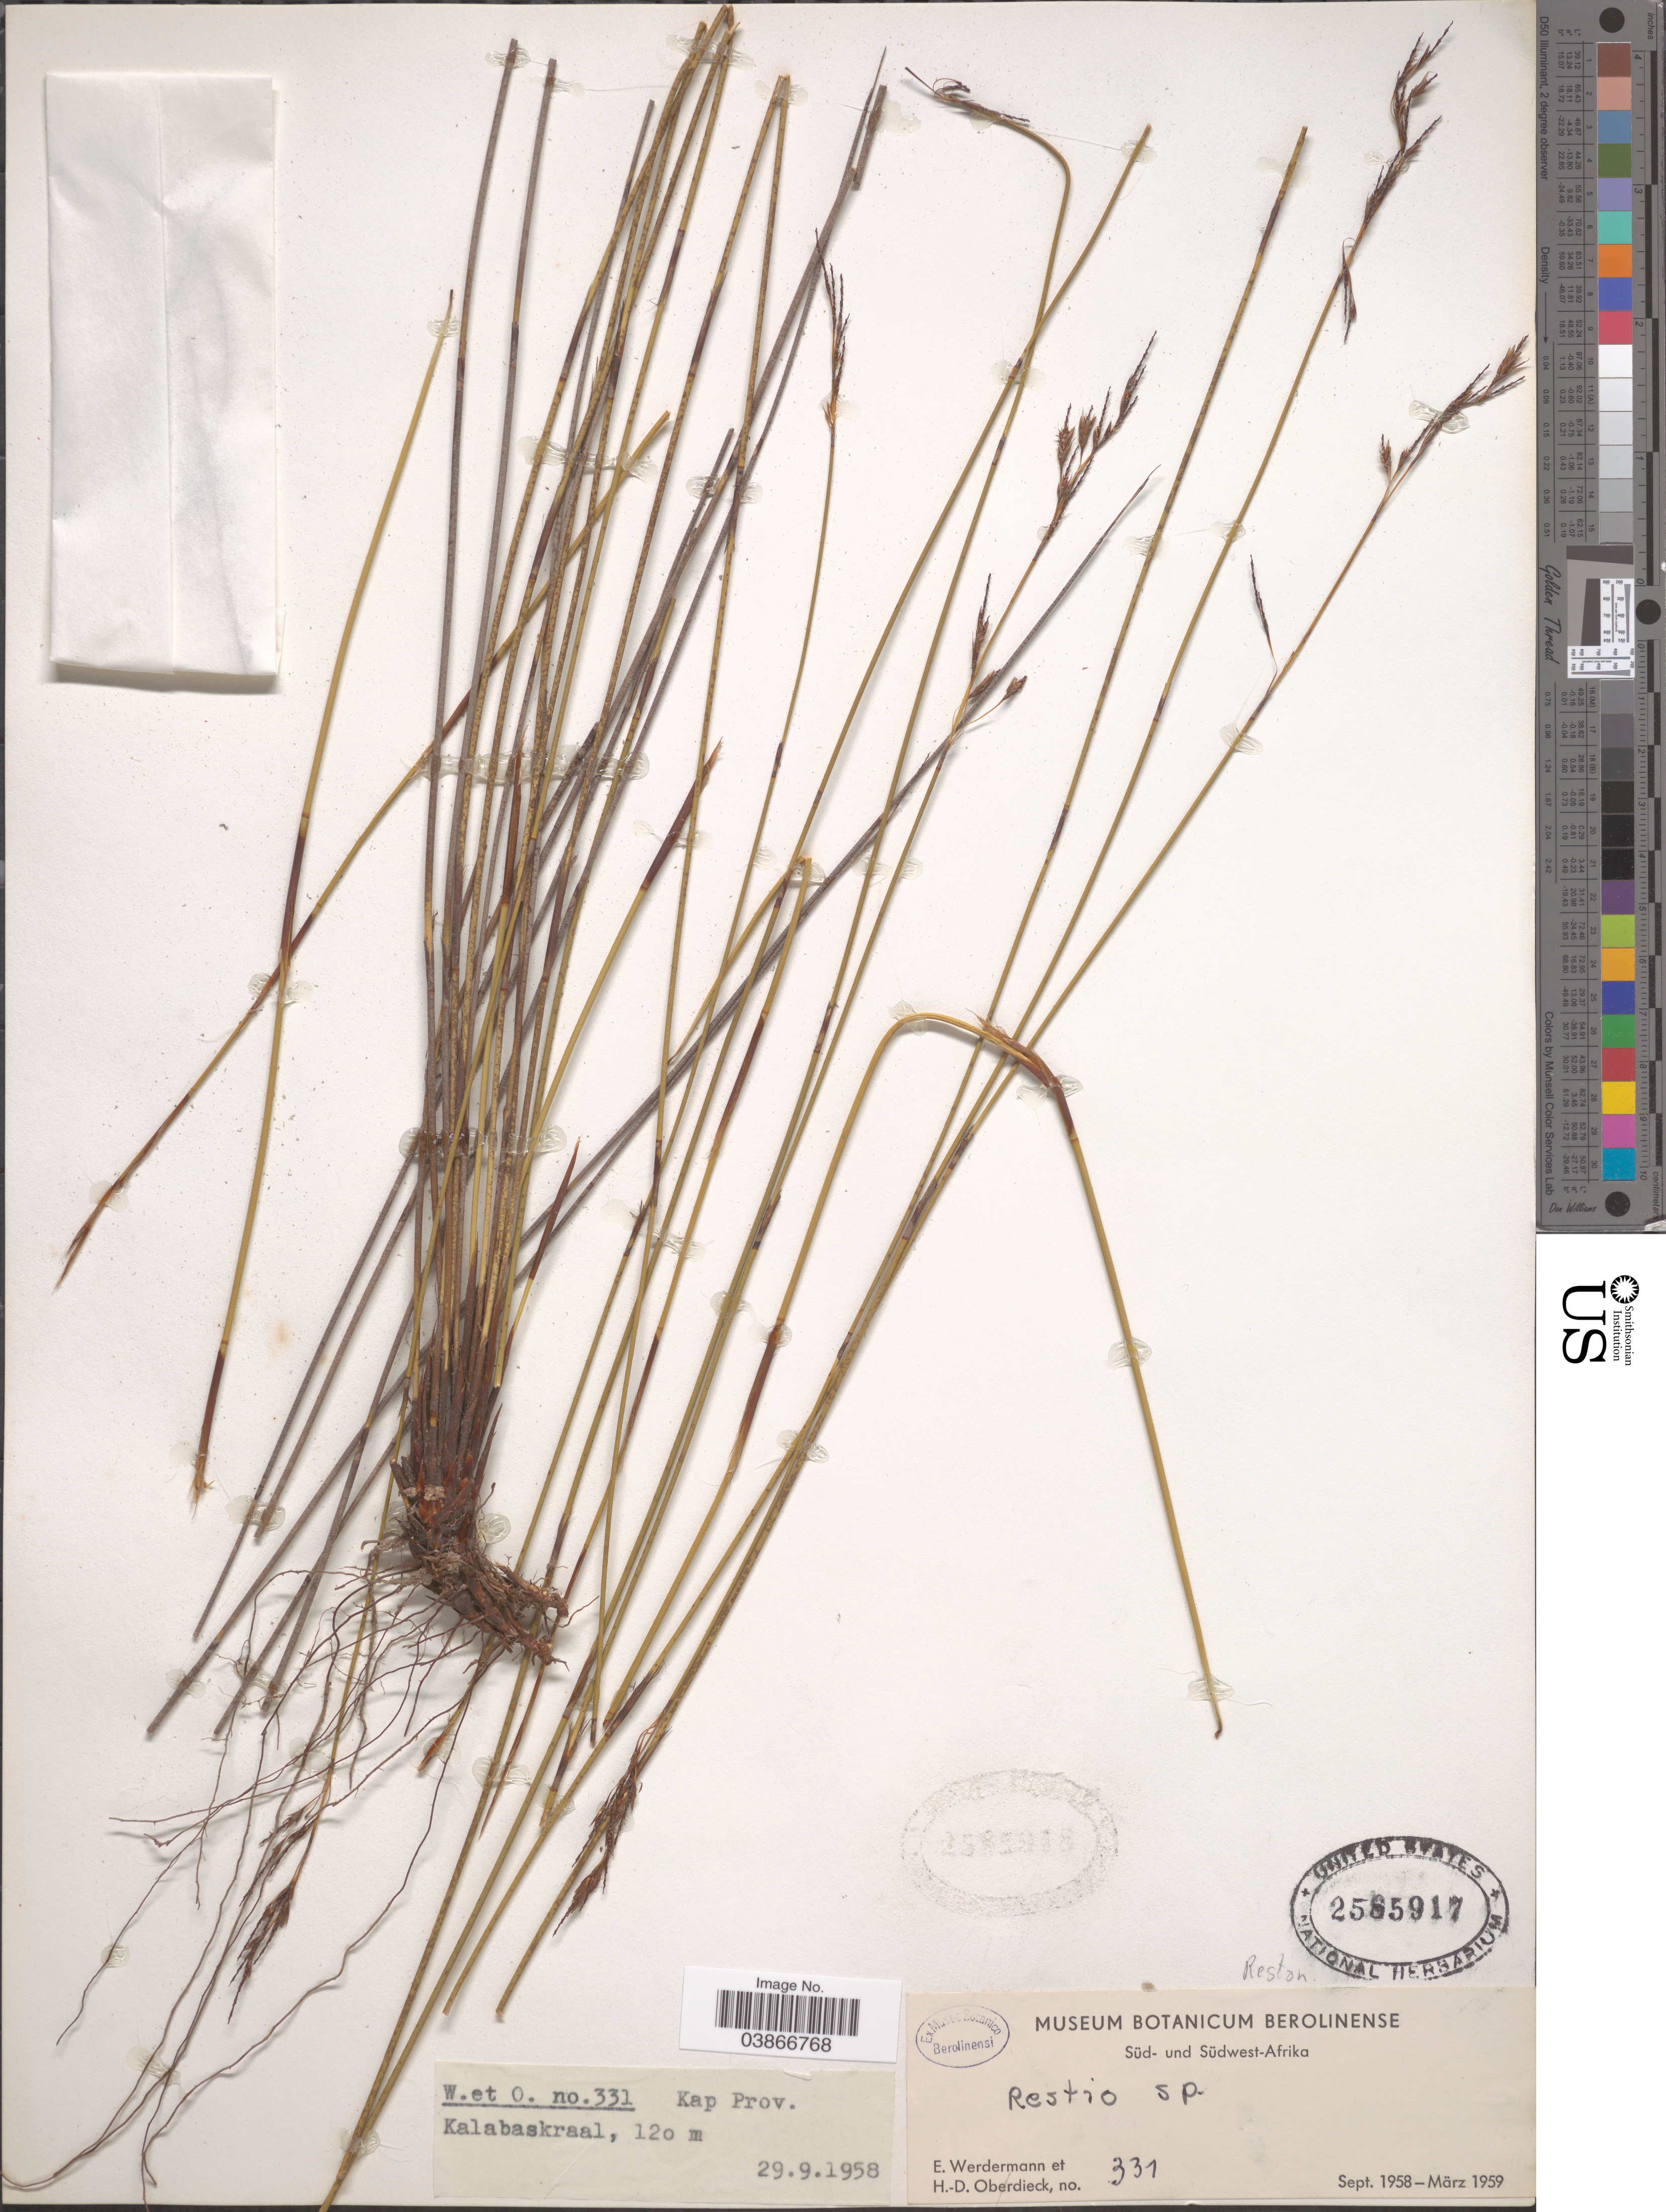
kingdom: Plantae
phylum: Tracheophyta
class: Liliopsida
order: Poales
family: Restionaceae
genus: Restio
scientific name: Restio sp.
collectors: E. Werdermann & H. Oberdieck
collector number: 331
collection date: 1958-09-29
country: South Africa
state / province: Western Cape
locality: Kap Prov. Kalabaskraal.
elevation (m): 120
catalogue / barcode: US 2585917